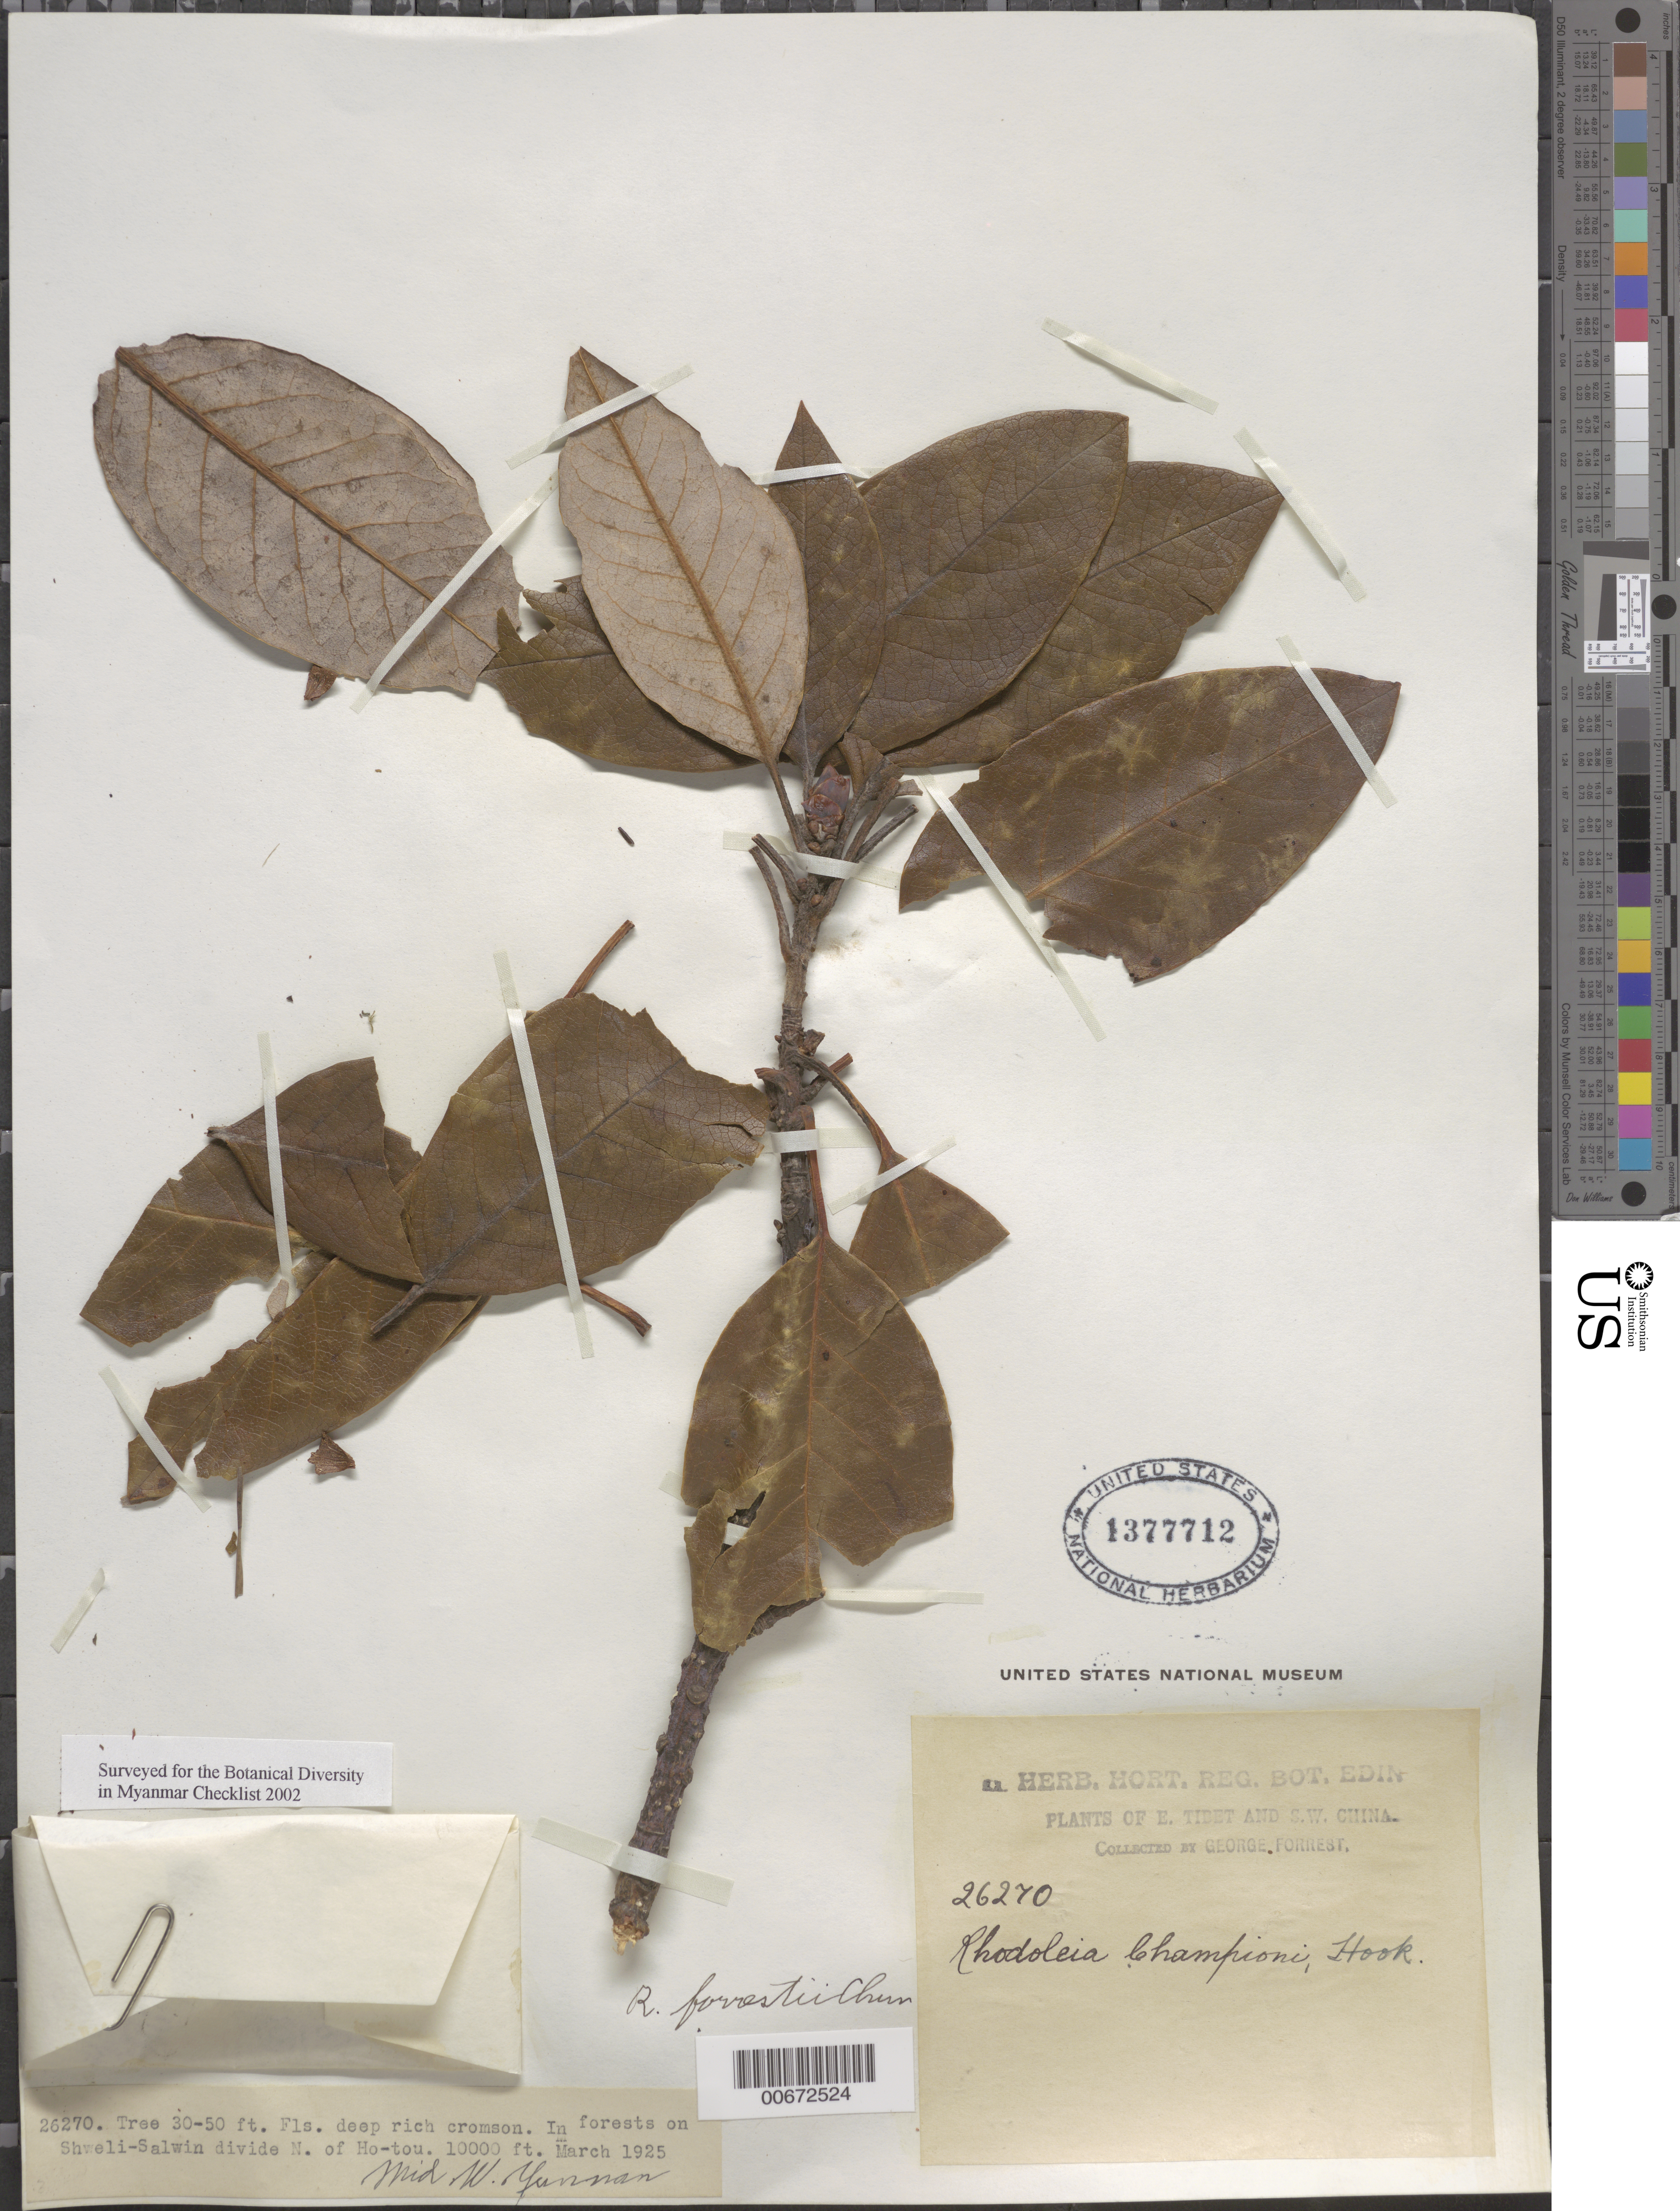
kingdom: Plantae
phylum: Tracheophyta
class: Magnoliopsida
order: Saxifragales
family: Hamamelidaceae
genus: Rhodoleia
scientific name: Rhodoleia forrestii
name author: Chun ex Exell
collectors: G. Forrest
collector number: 26270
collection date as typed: Mar 1925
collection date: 1925-03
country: China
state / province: Yunnan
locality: Mid W Yunnan, Shweli-Salwin divide, N of Ho-tou.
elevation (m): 3048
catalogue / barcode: US 1377712